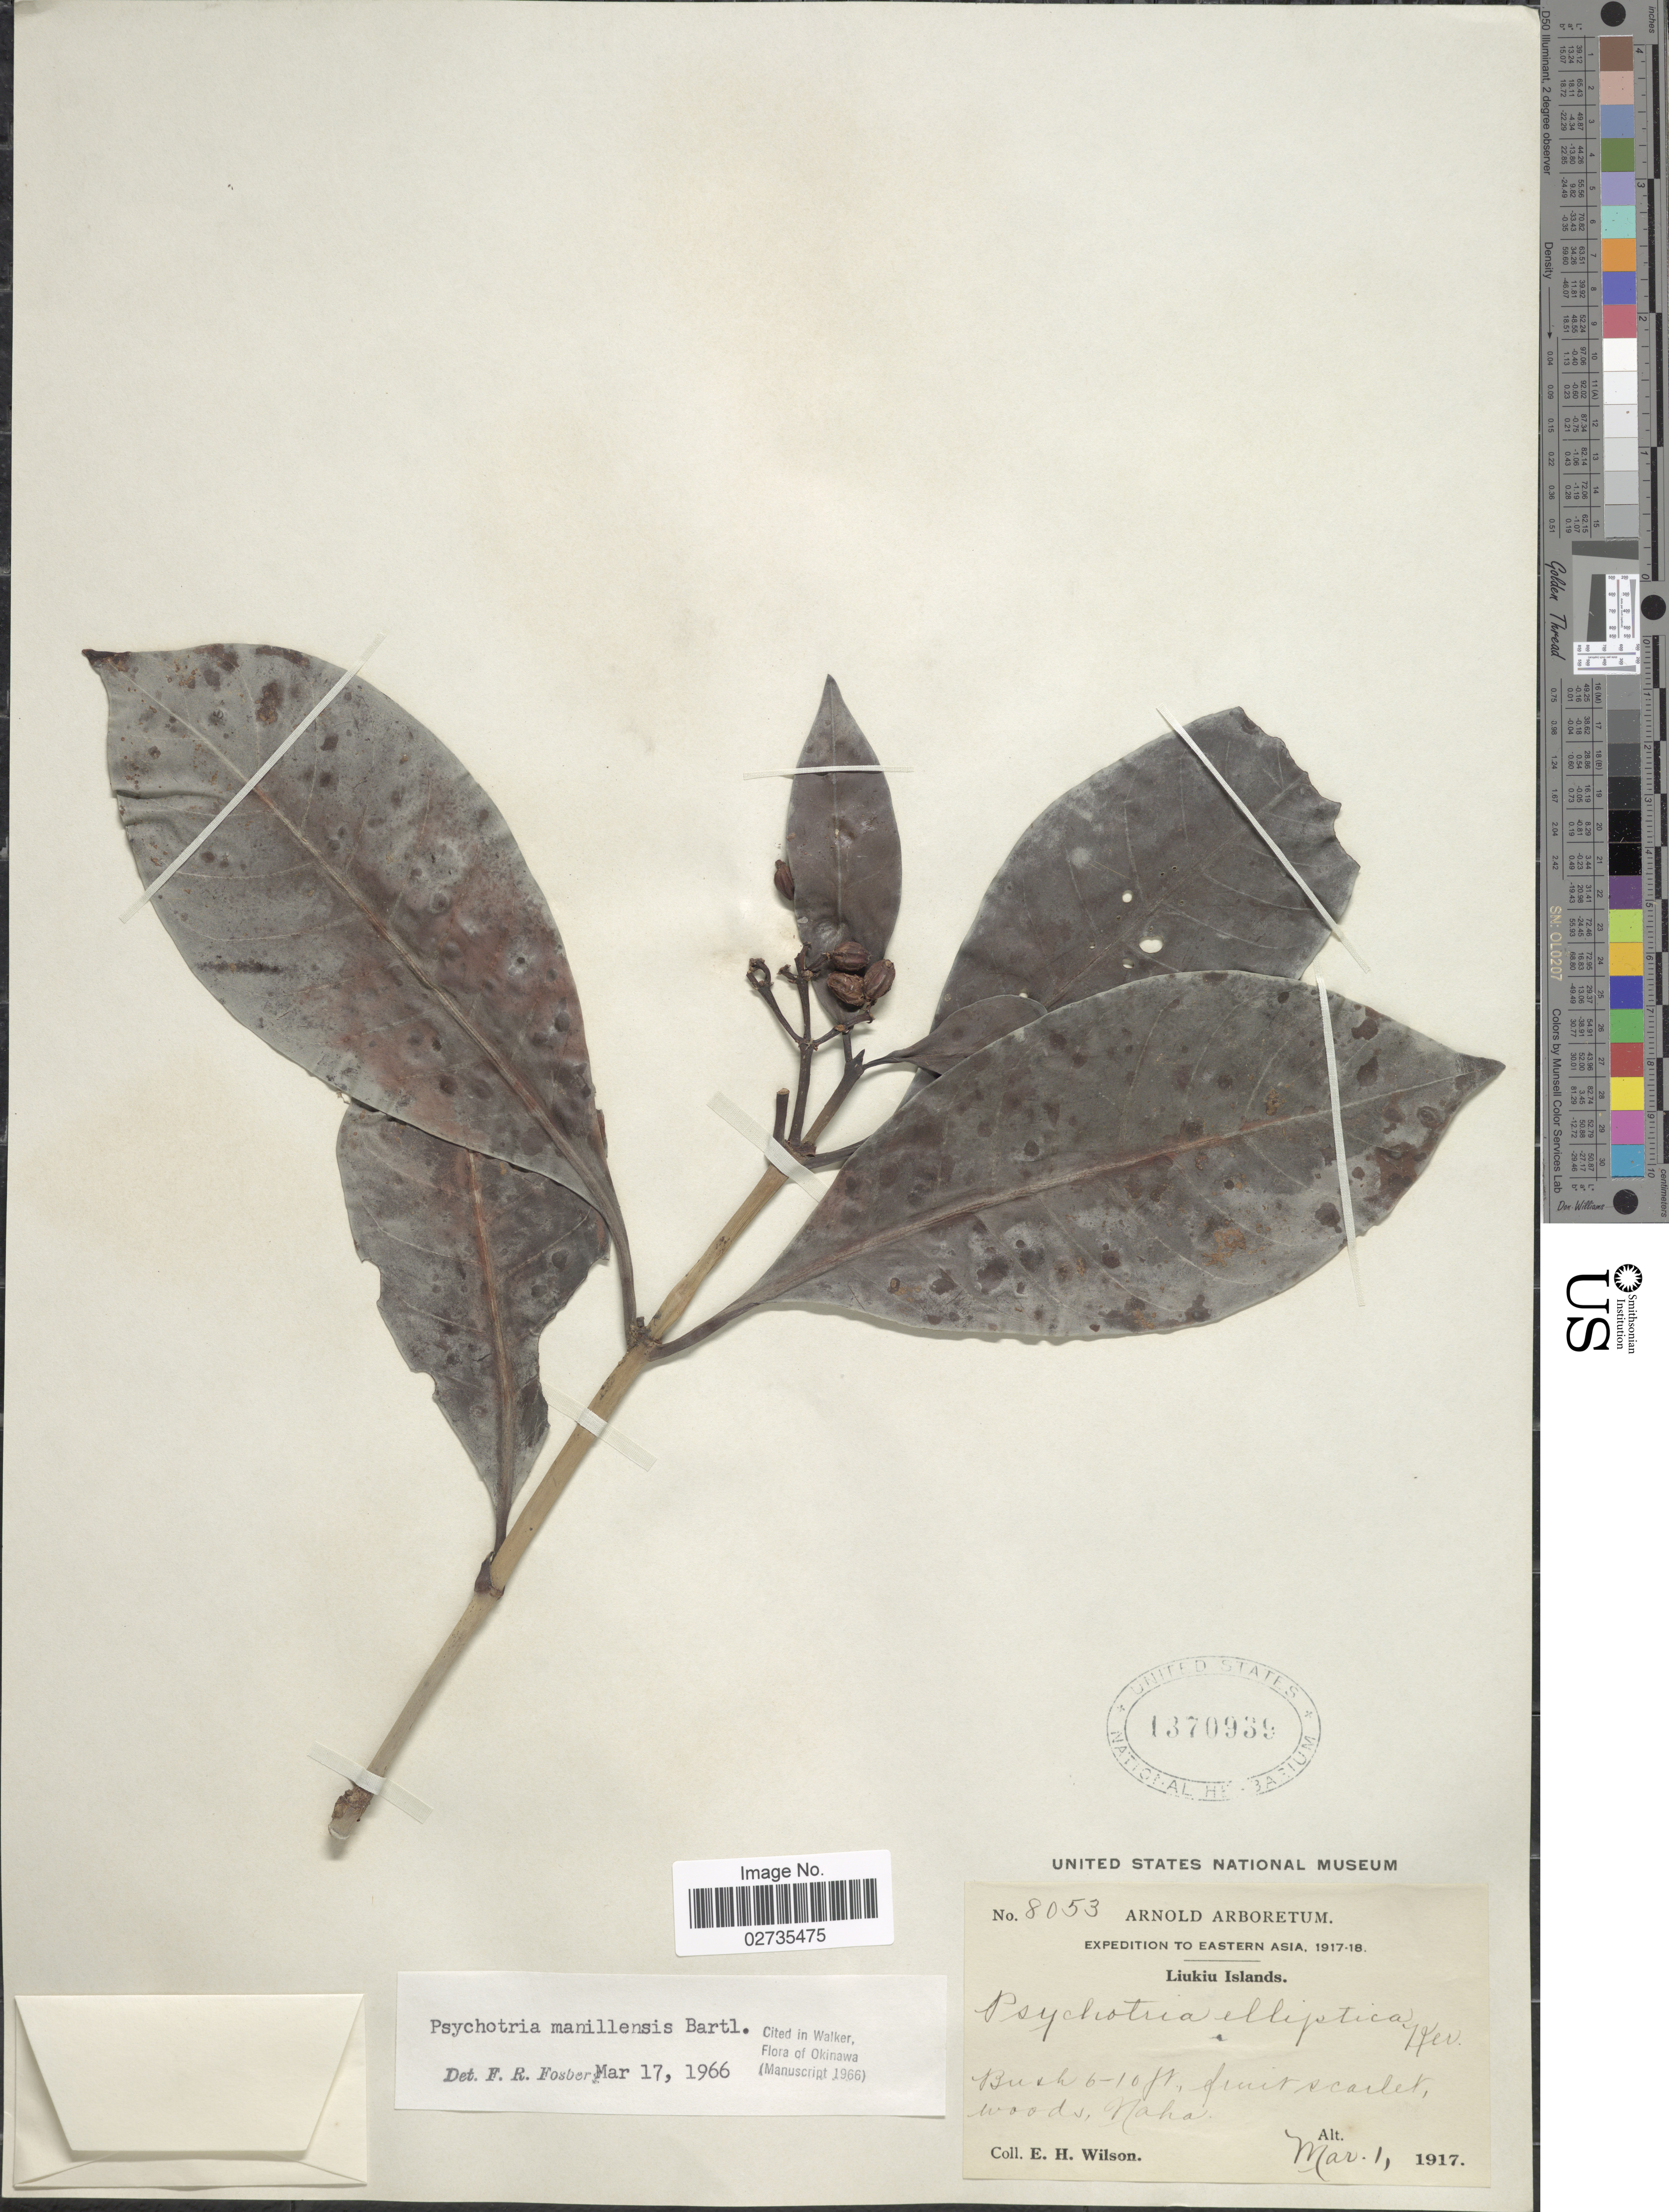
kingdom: Plantae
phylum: Tracheophyta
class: Magnoliopsida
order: Gentianales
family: Rubiaceae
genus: Psychotria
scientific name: Psychotria manillensis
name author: Bartl. ex DC.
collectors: E. Wilson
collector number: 8053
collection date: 1917-03-01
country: Japan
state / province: Okinawa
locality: Liukiu Islands. Naha, Eastern Asia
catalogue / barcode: US 1370939